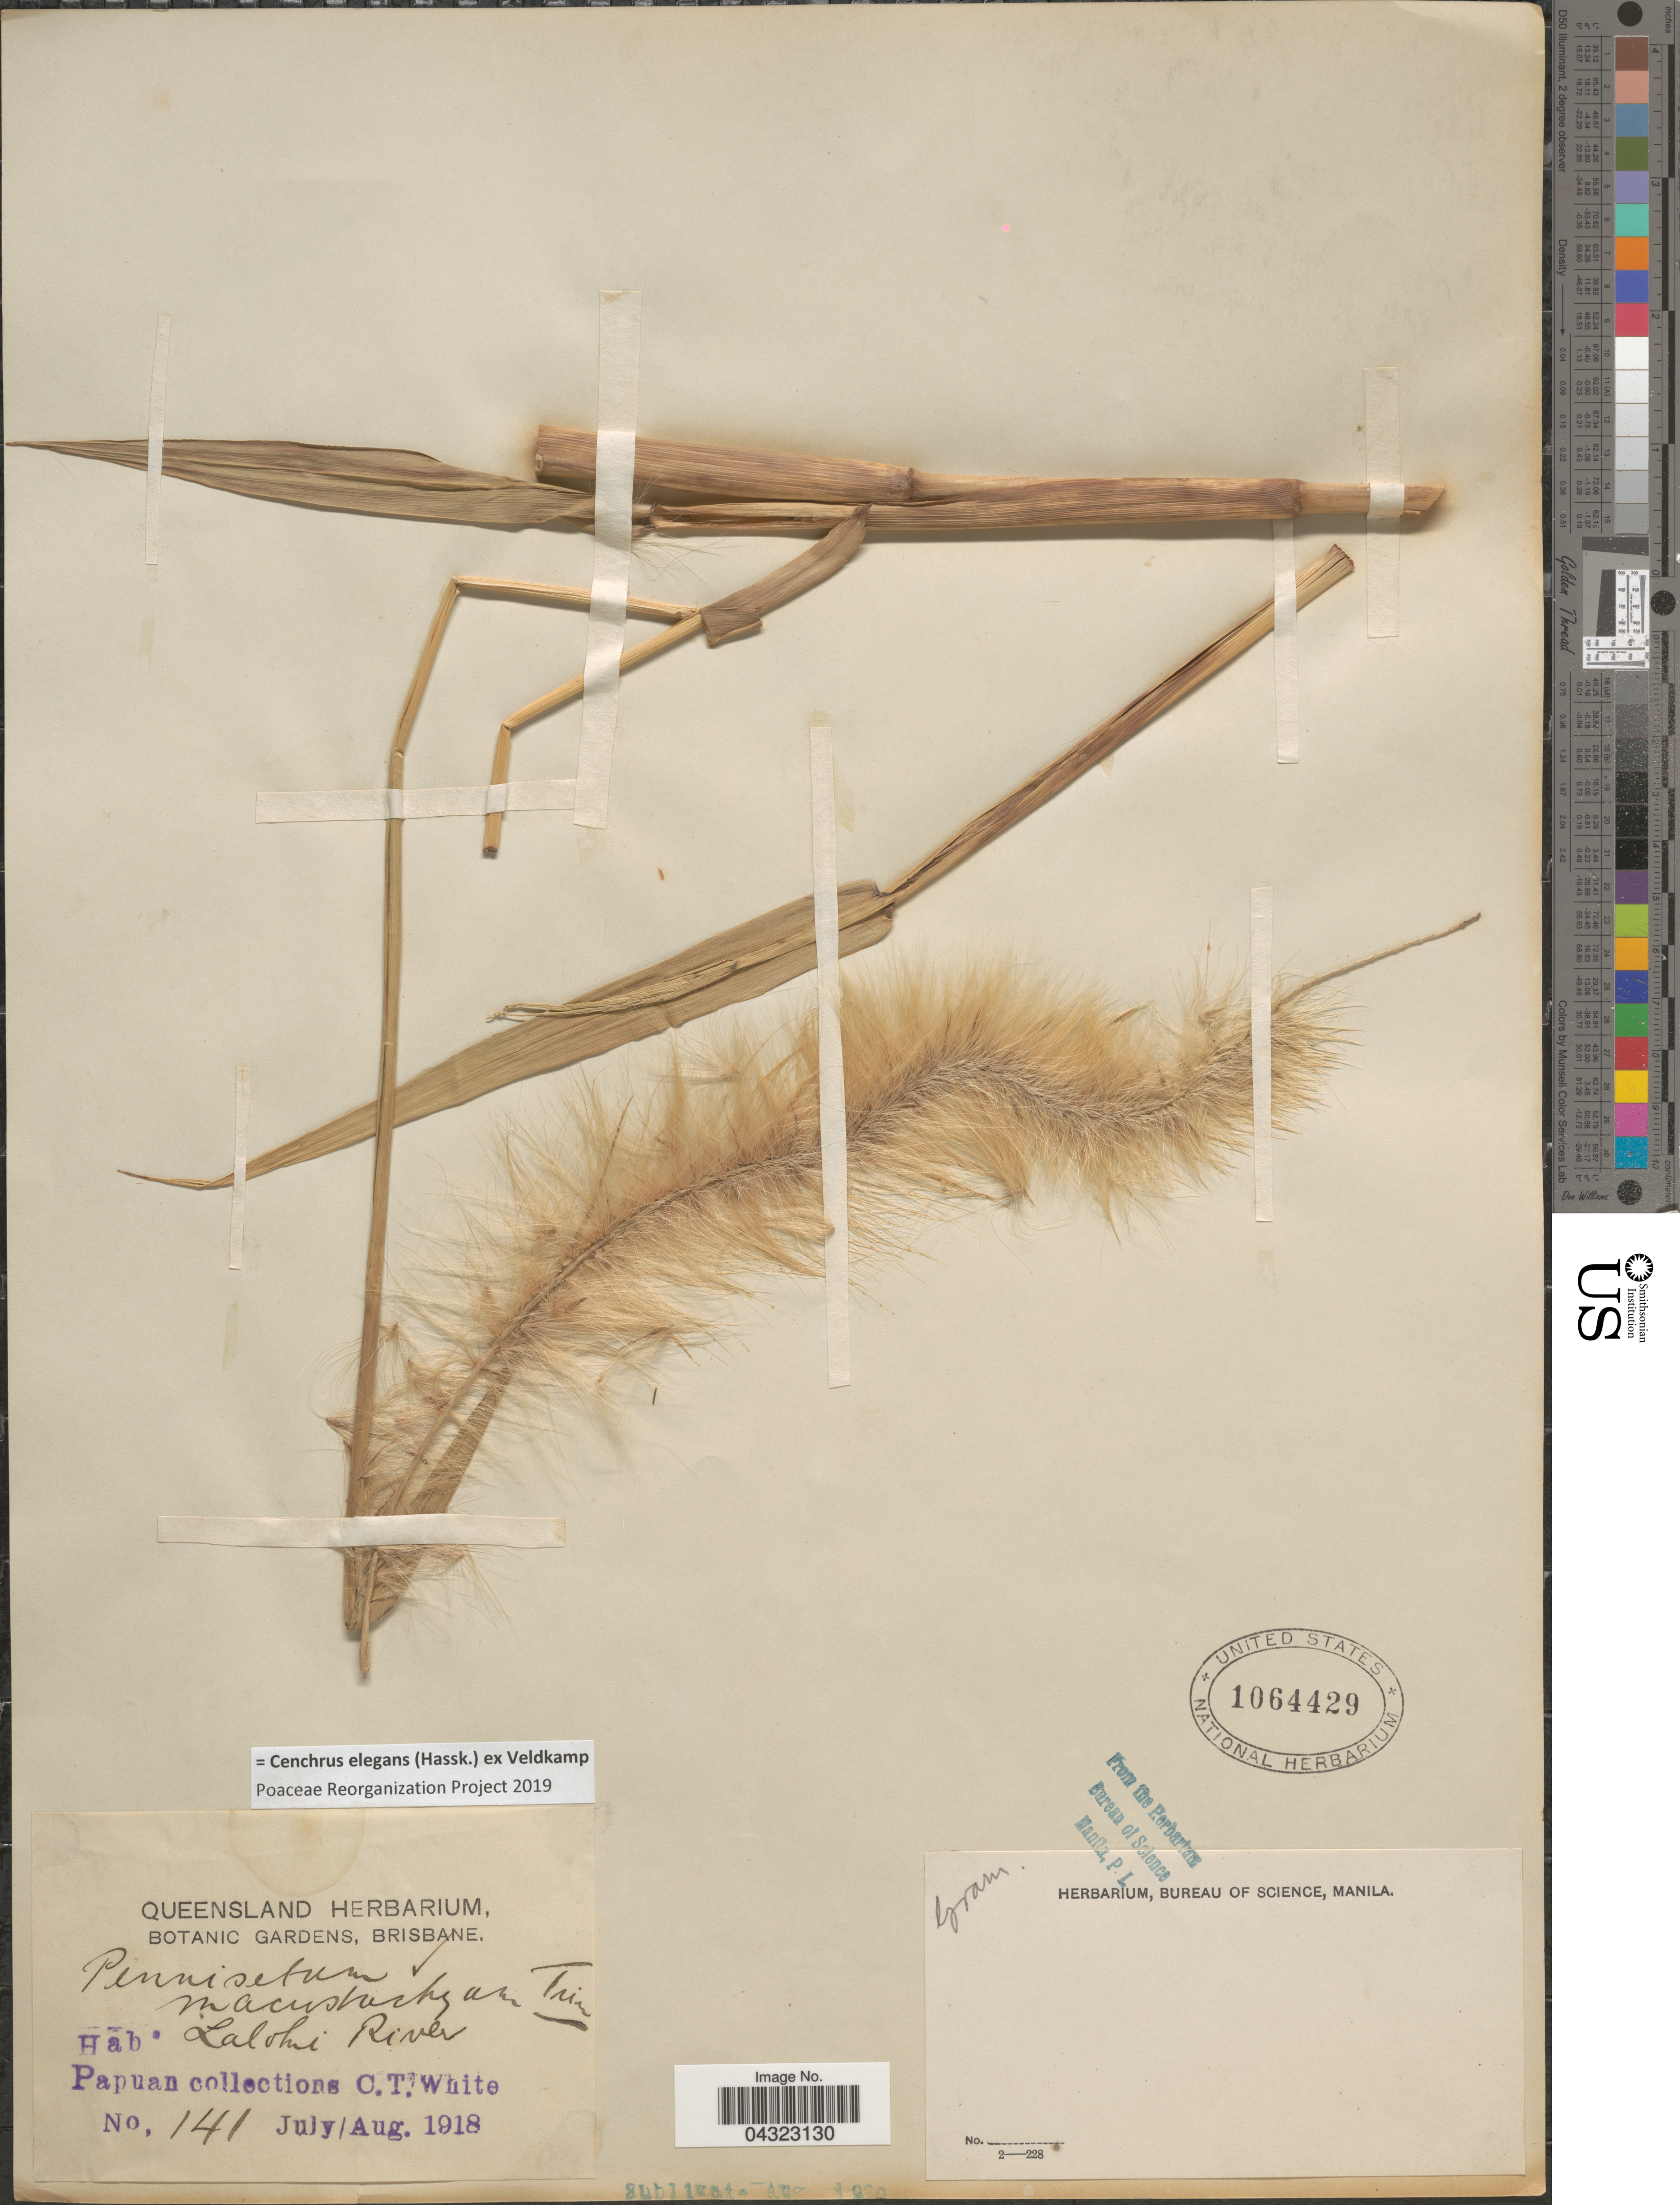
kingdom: Plantae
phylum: Tracheophyta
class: Liliopsida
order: Poales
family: Poaceae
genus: Cenchrus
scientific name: Cenchrus elegans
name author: (Hassk.) Veldkamp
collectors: C. T. White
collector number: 141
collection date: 1918-07/1918-08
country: Australia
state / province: Queensland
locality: Lalohi [interpreted] River.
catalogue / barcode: US 1064429